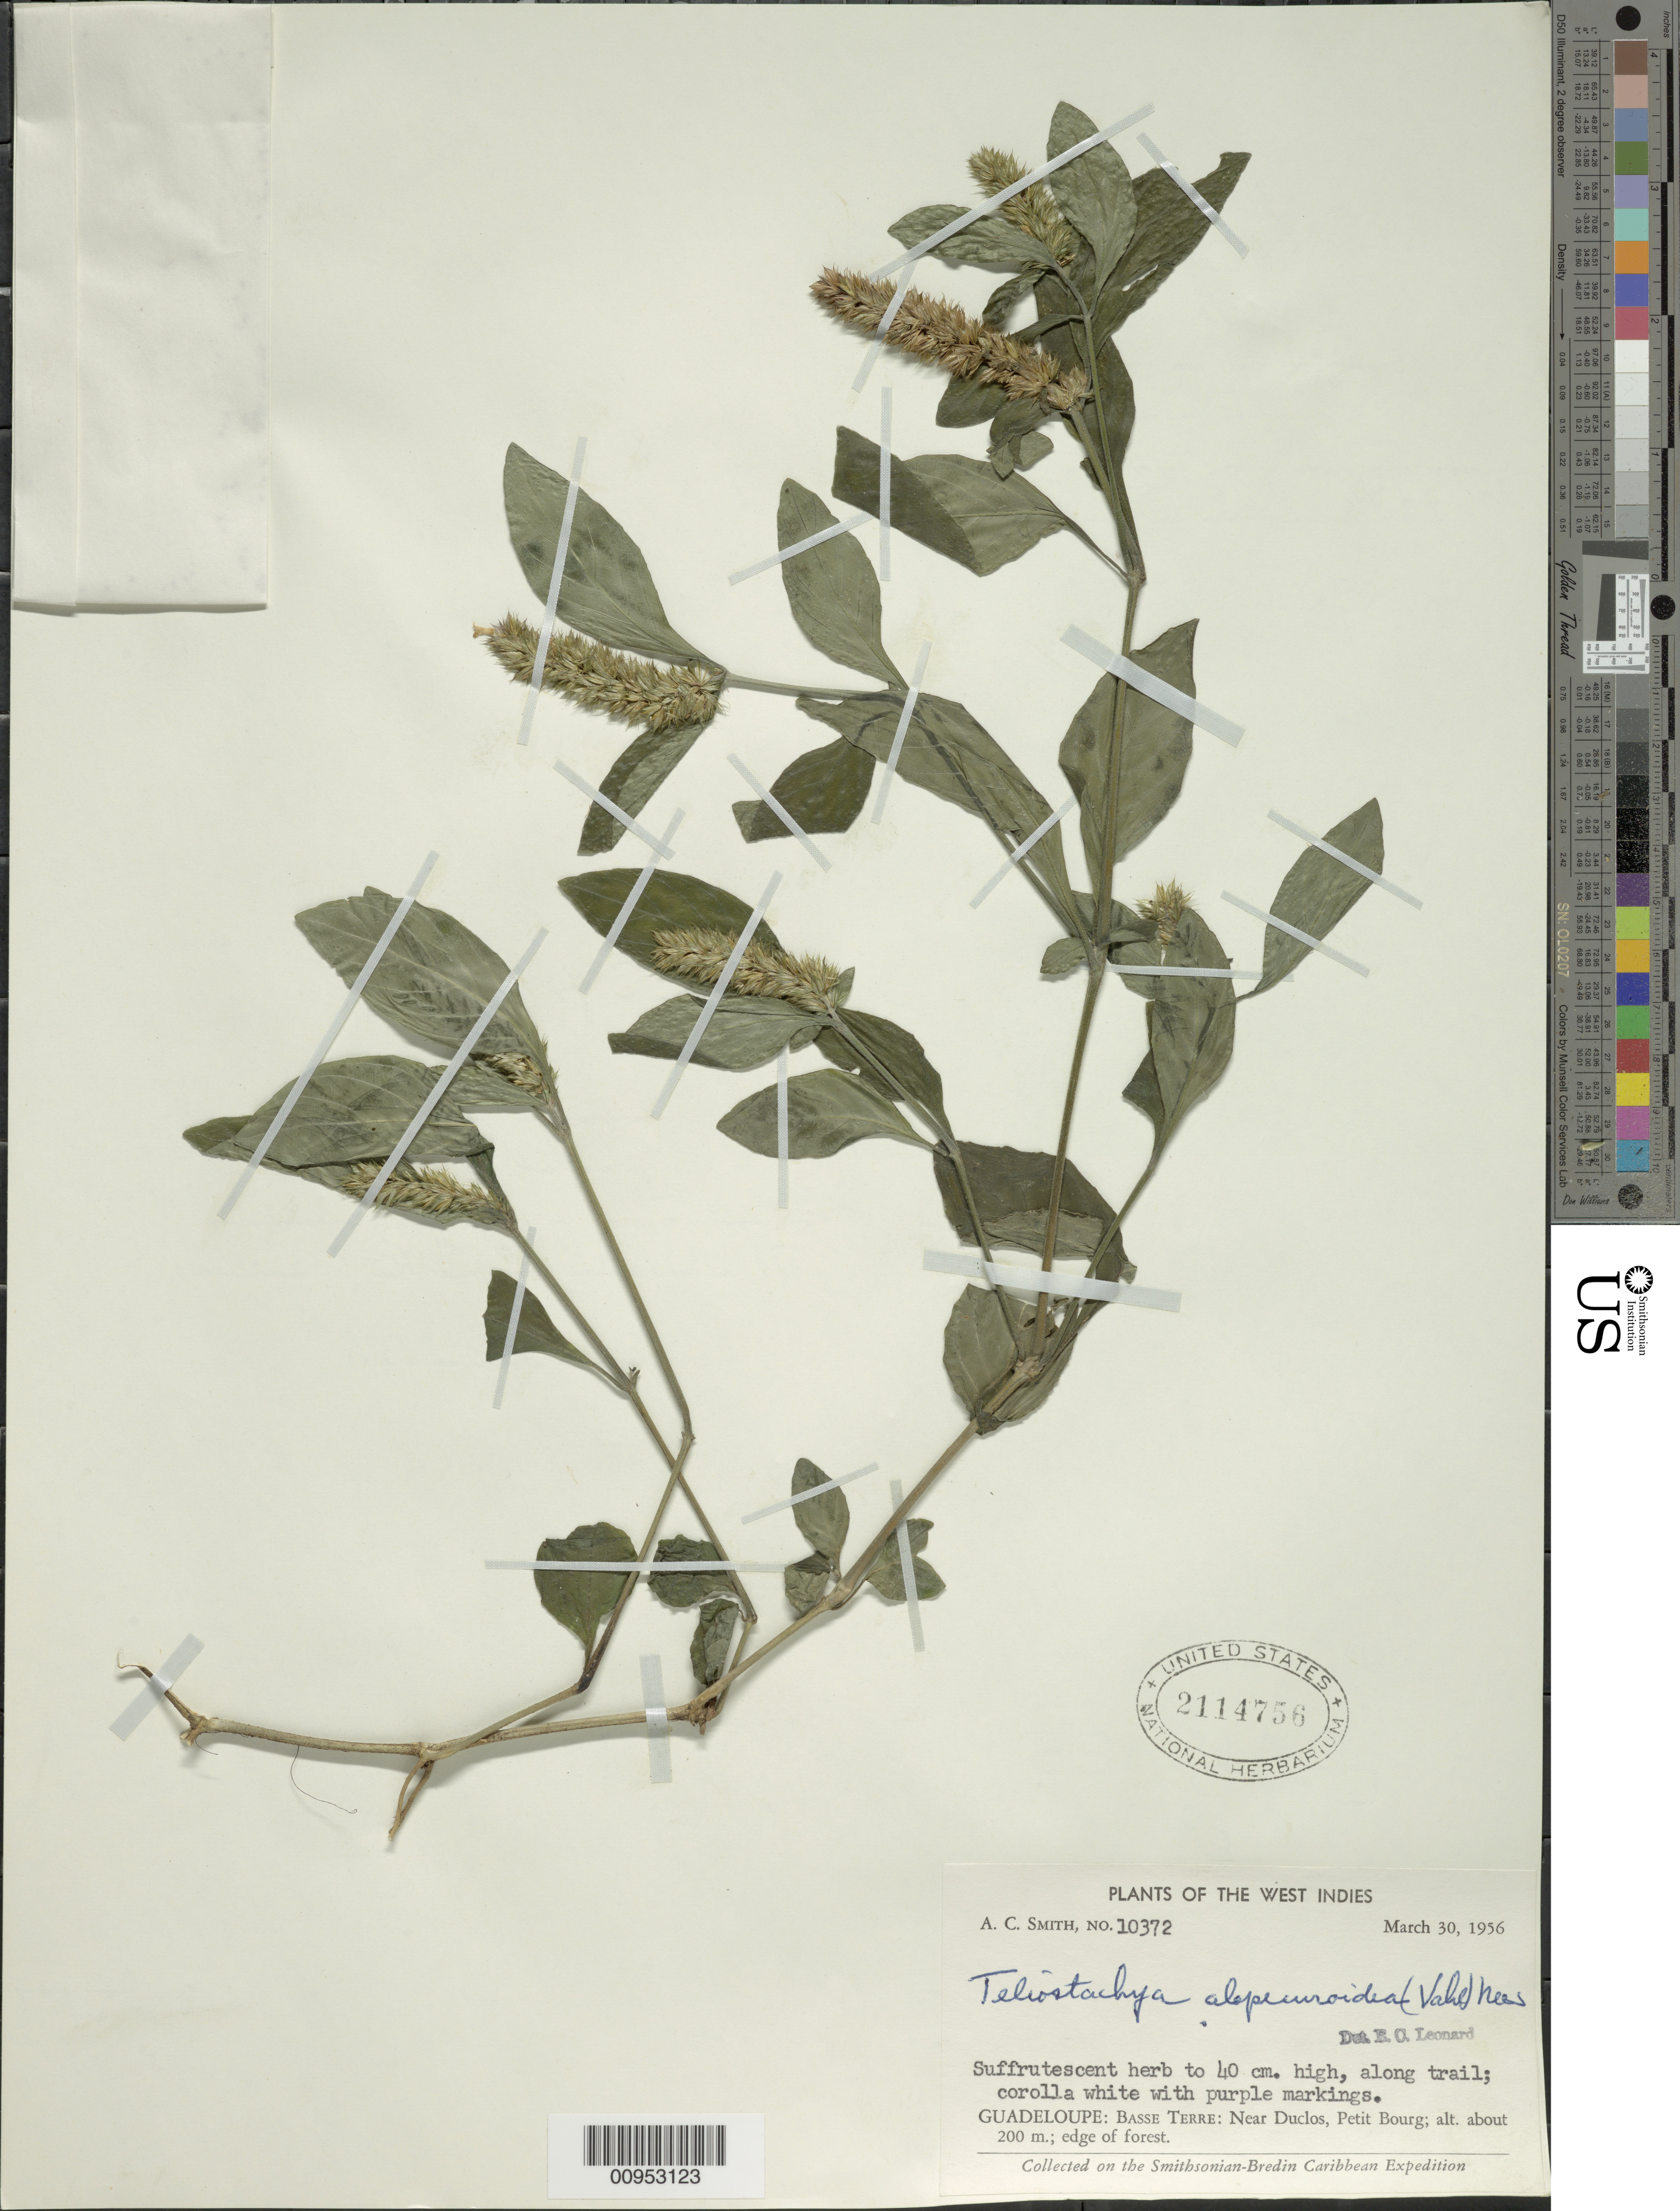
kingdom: Plantae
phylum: Tracheophyta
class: Magnoliopsida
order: Lamiales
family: Acanthaceae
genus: Teliostachya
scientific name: Teliostachya alopecuroidea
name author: (Vahl) Nees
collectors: A. C. Smith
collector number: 10372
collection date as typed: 30 Mar 1956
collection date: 1956-03-30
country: Guadeloupe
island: Basse Terre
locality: Basse Terre, near Duclos, Petit Bourg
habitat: Edge of forest, along trail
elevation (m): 200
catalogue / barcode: US 2114756